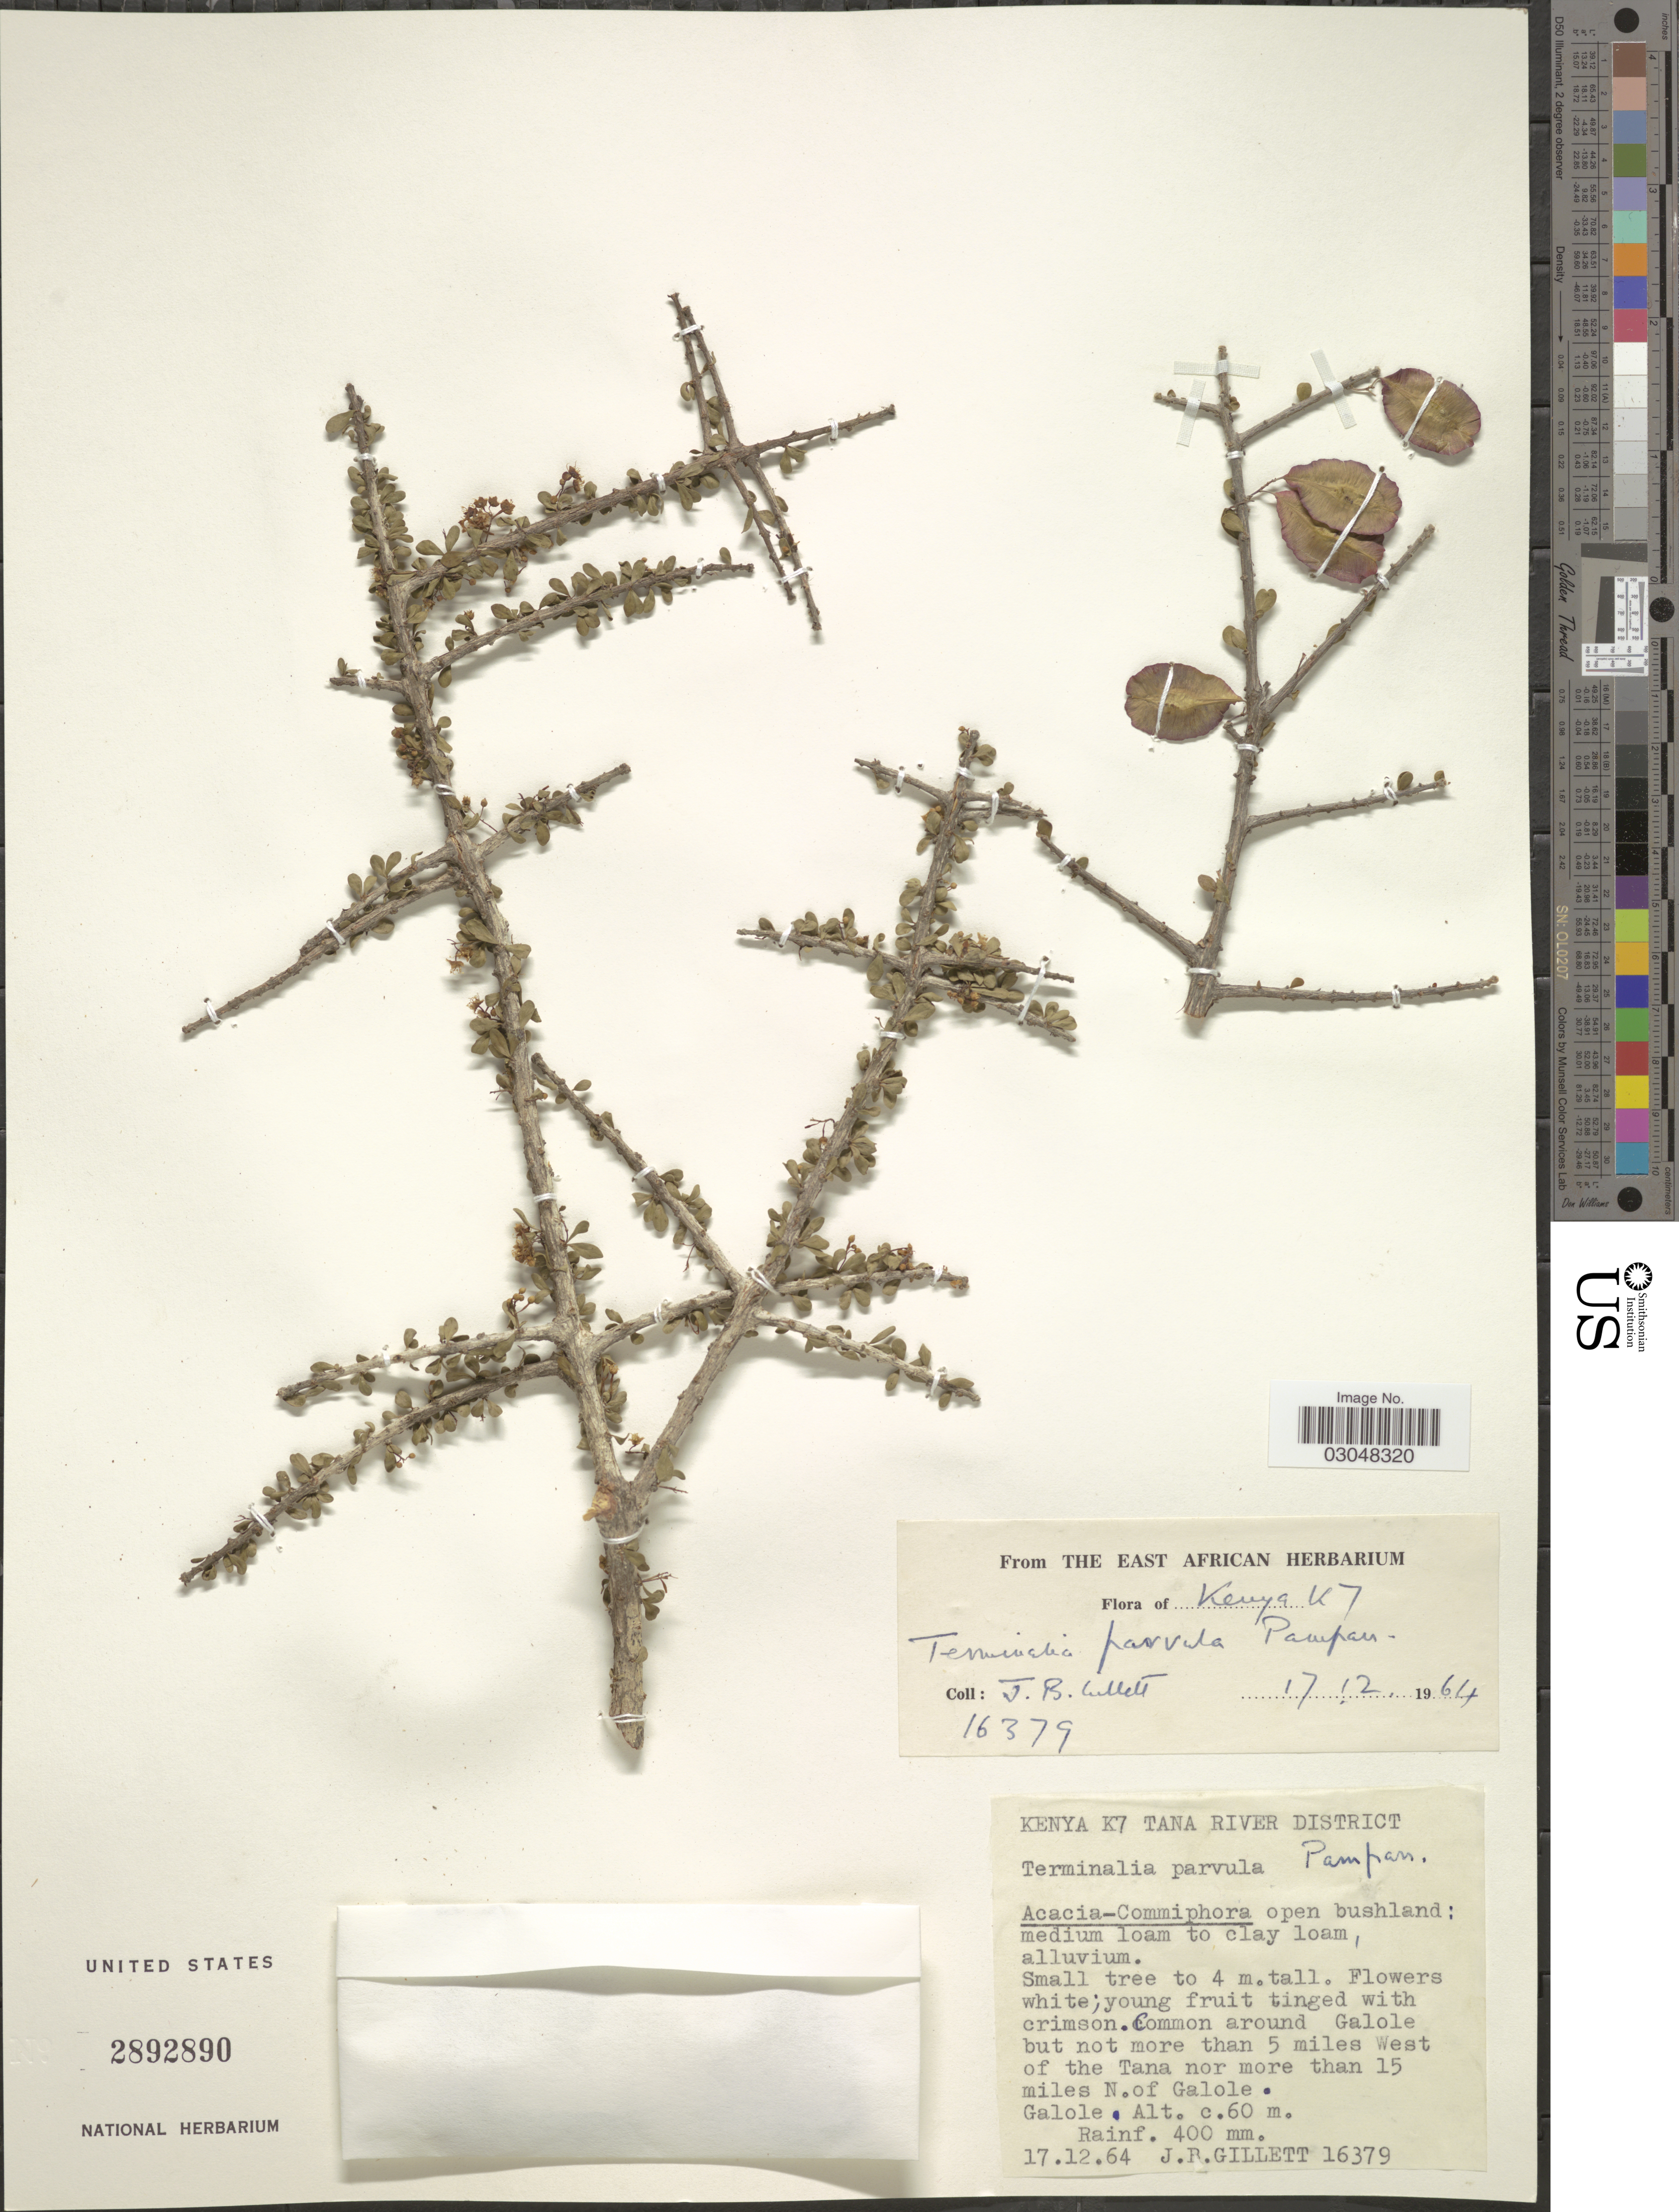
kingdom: Plantae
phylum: Tracheophyta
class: Magnoliopsida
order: Myrtales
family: Combretaceae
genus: Terminalia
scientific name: Terminalia parvula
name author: Pamp.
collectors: J. B. Gillett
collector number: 16379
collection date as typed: Transcribed d/m/y: 17/12/64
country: Kenya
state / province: Tana River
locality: K7. Tana River District. Around Galole but not more than 5 miles West of the Tana nor more than 15 miles N. of Galole. Galole.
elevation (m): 60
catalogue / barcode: US 2892890